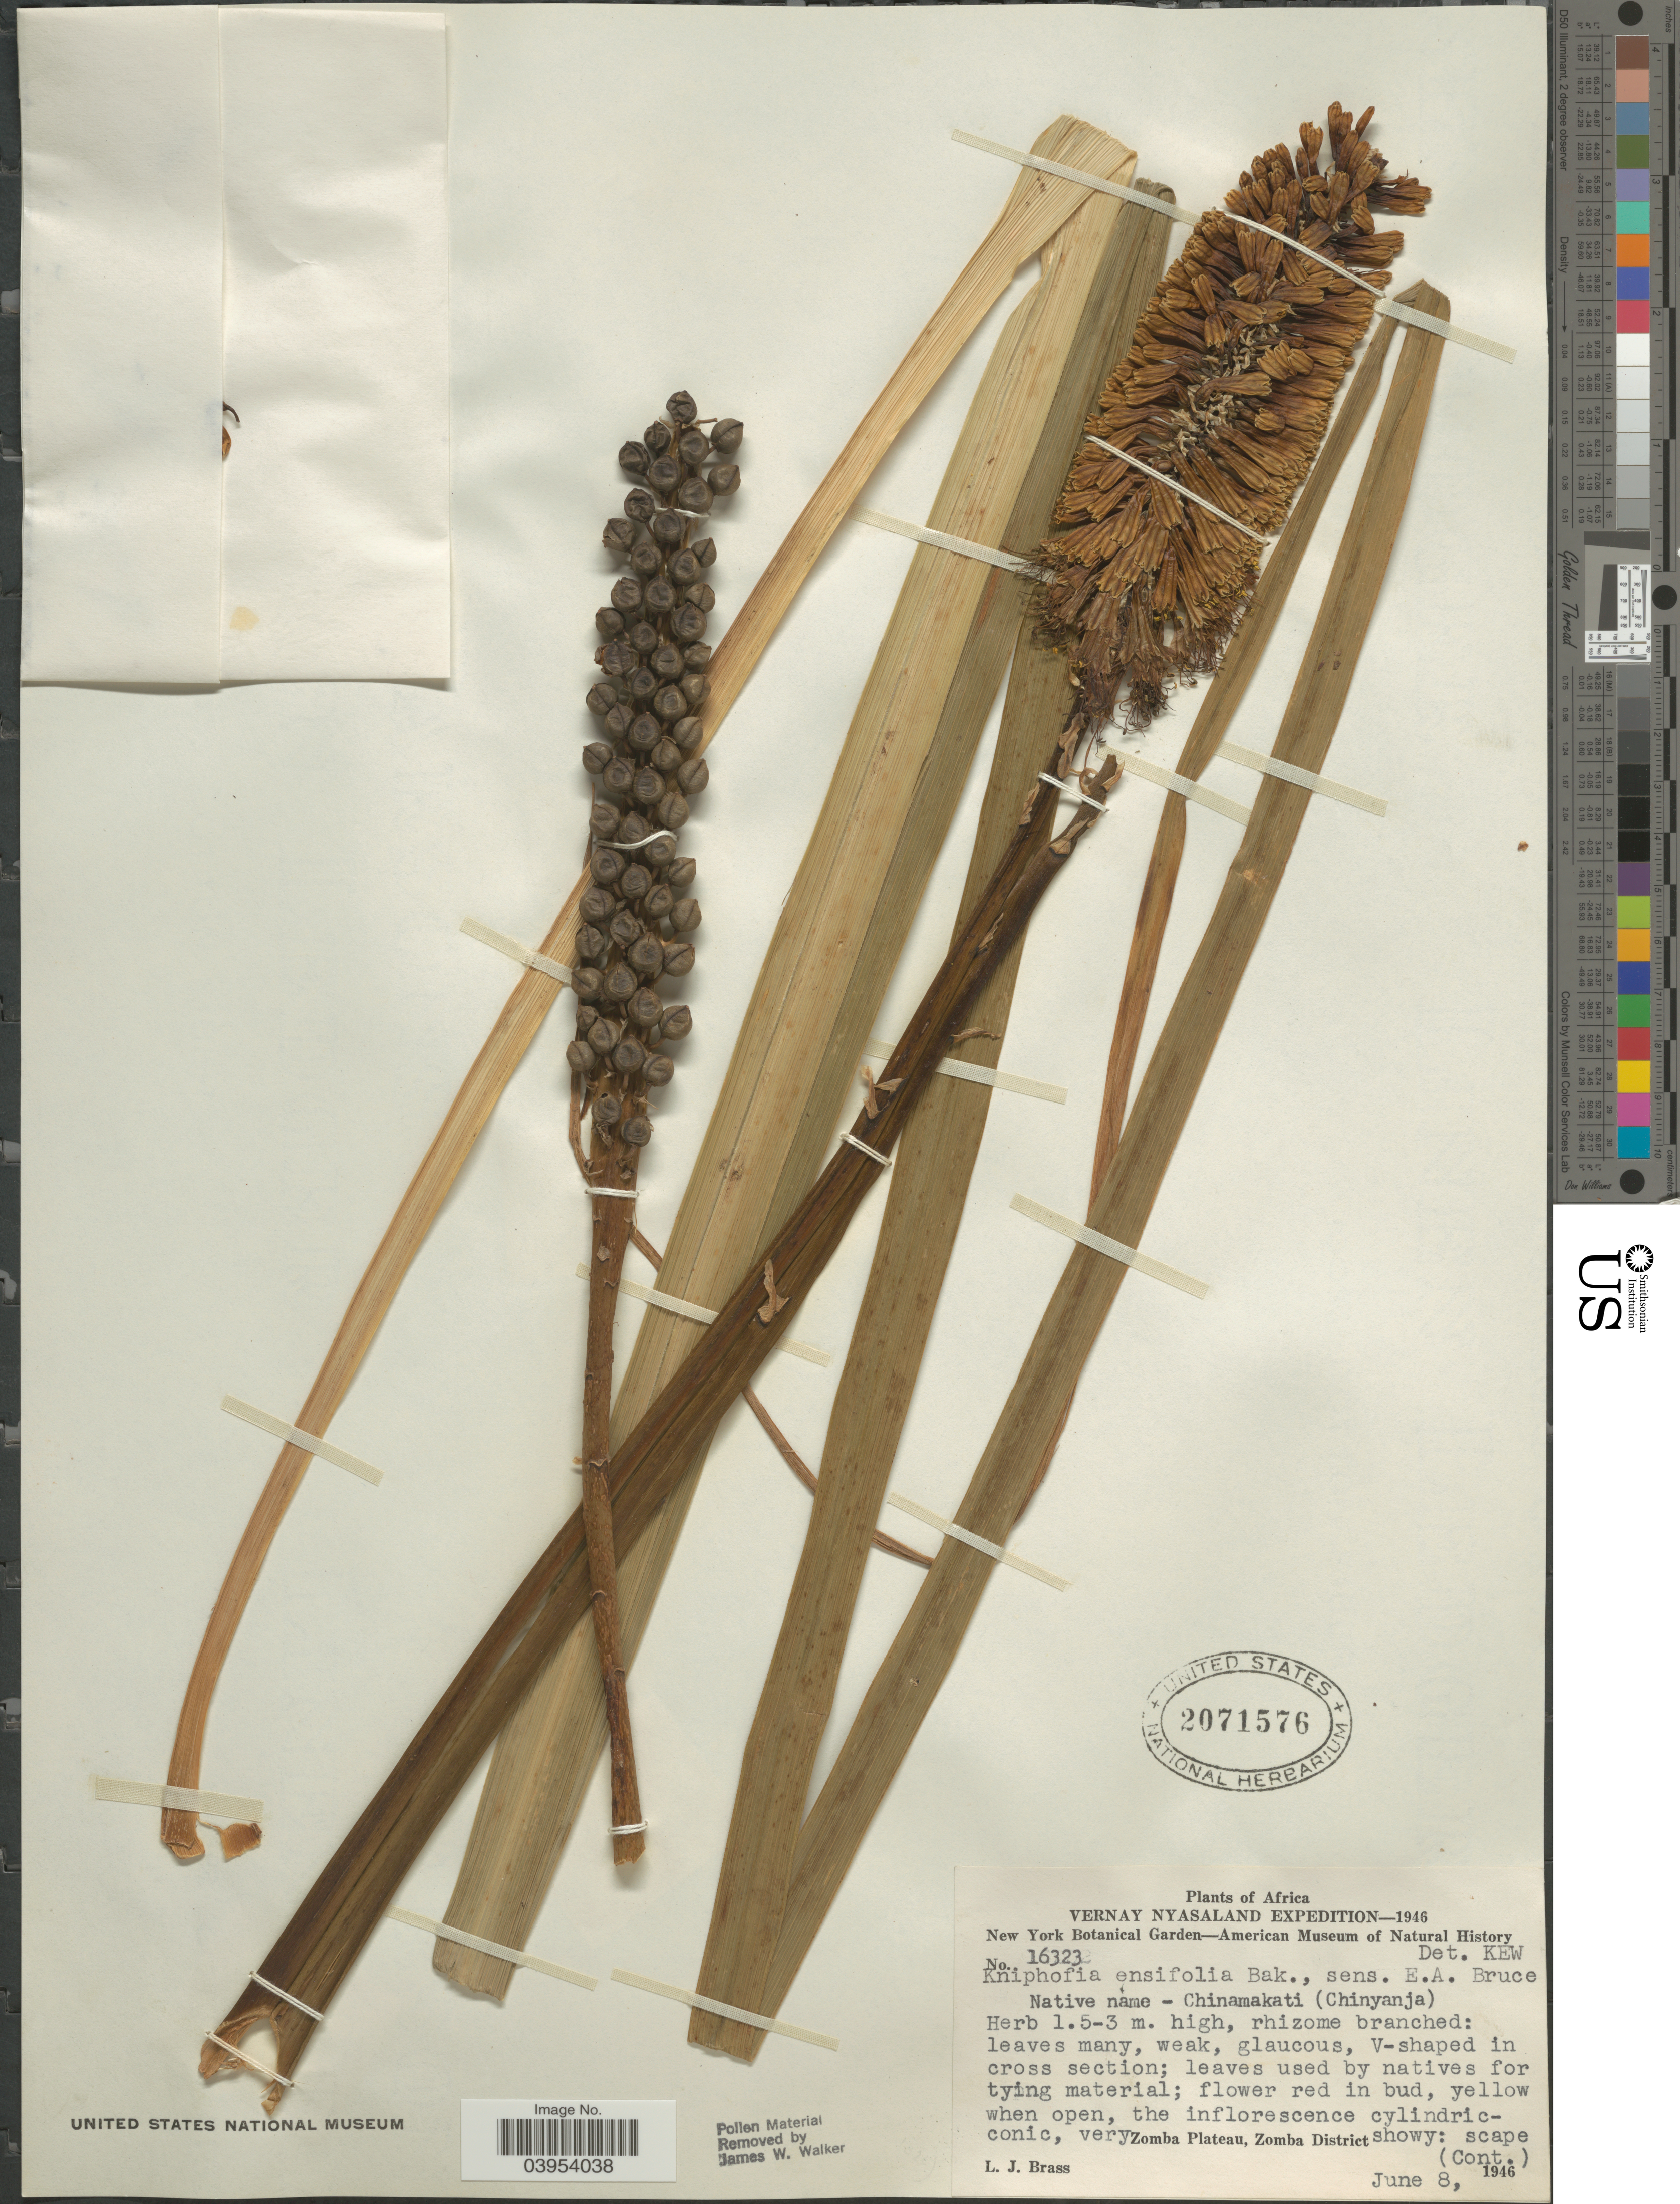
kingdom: Plantae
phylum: Tracheophyta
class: Liliopsida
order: Asparagales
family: Asphodelaceae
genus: Kniphofia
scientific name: Kniphofia ensifolia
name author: Baker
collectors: L. J. Brass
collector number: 16323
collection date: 1946-06-08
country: Malawi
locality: Vernay Nyasaland. Zomba Plateau, Zomba District.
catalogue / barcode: US 2071576